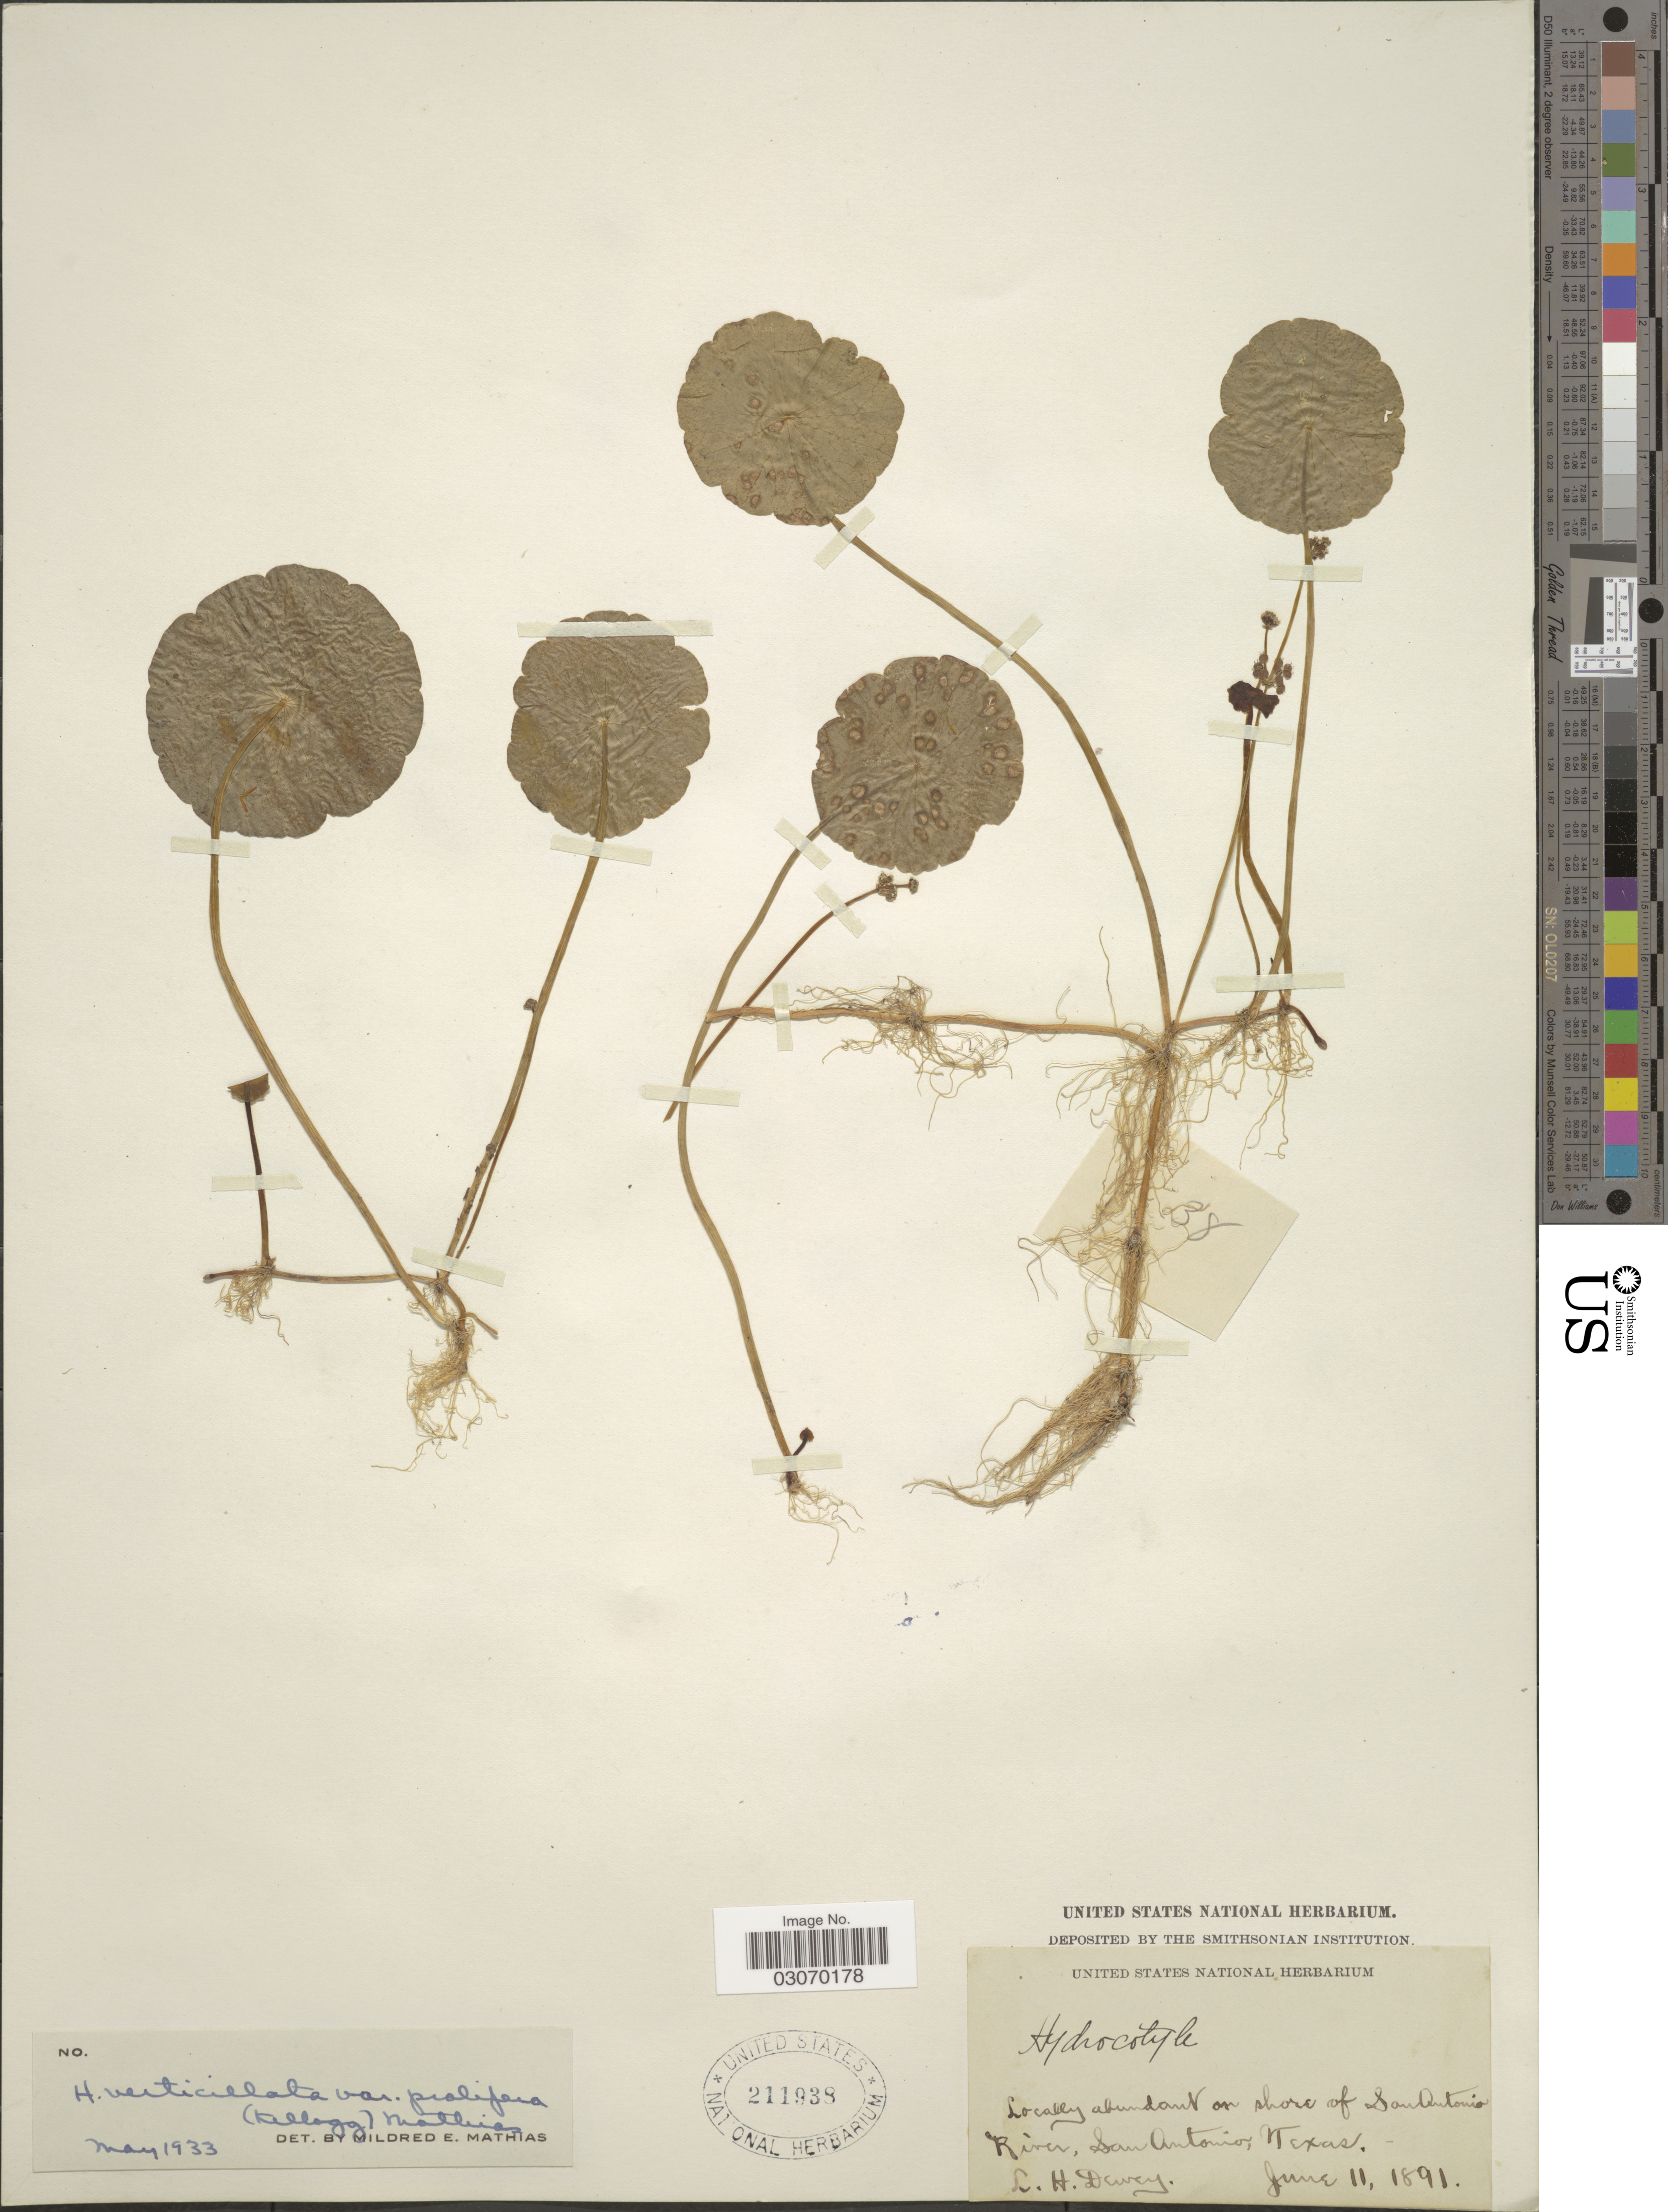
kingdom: Plantae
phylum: Tracheophyta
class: Magnoliopsida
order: Apiales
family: Araliaceae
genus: Hydrocotyle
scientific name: Hydrocotyle verticillata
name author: Thunb.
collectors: L. H. Dewey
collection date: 1891-06-11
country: United States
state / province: Texas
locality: On shore of San Antonio River, San Antonio.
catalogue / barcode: US 211938